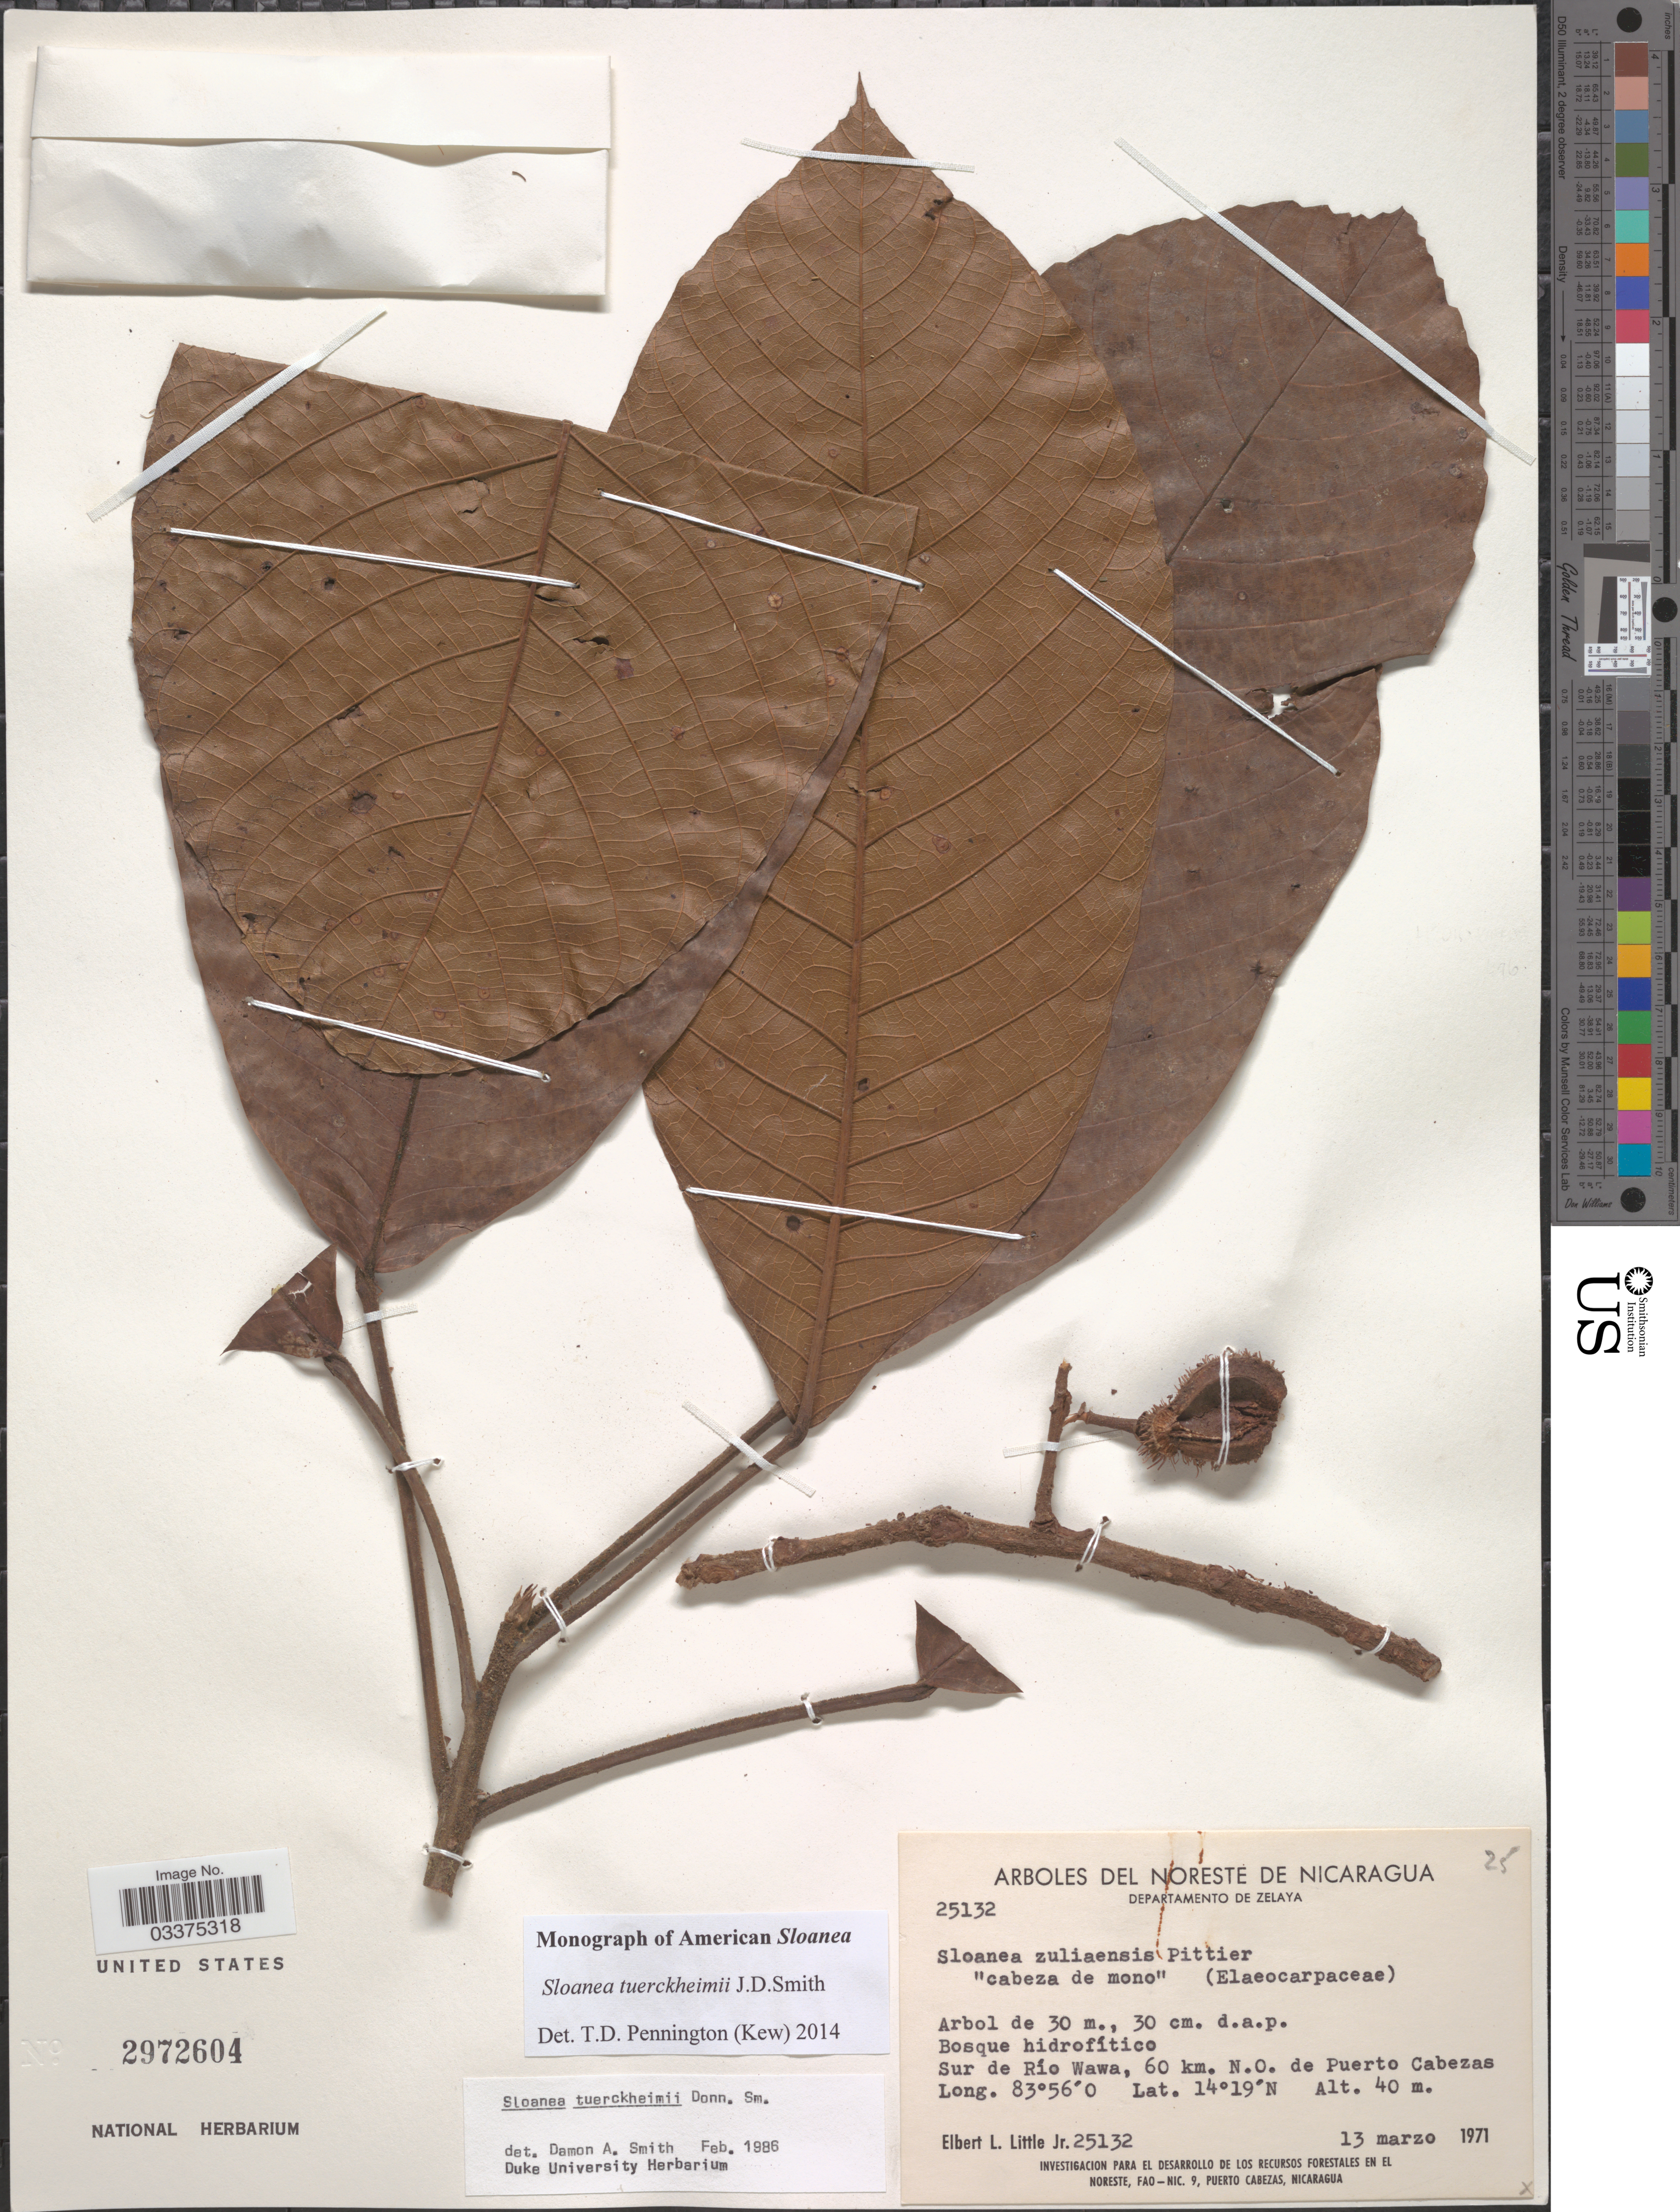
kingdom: Plantae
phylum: Tracheophyta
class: Magnoliopsida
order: Oxalidales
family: Elaeocarpaceae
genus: Sloanea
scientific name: Sloanea tuerckheimii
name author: Donn. Sm.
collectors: E. L. Little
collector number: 25132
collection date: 1971-03-13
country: Nicaragua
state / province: Atlántico Norte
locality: Noreste de Nicaragua. Departamento de Zelaya. Sur de Río Wawa, 60 km. N. O. de Puerto Cabezas.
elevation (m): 40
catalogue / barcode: US 2972604